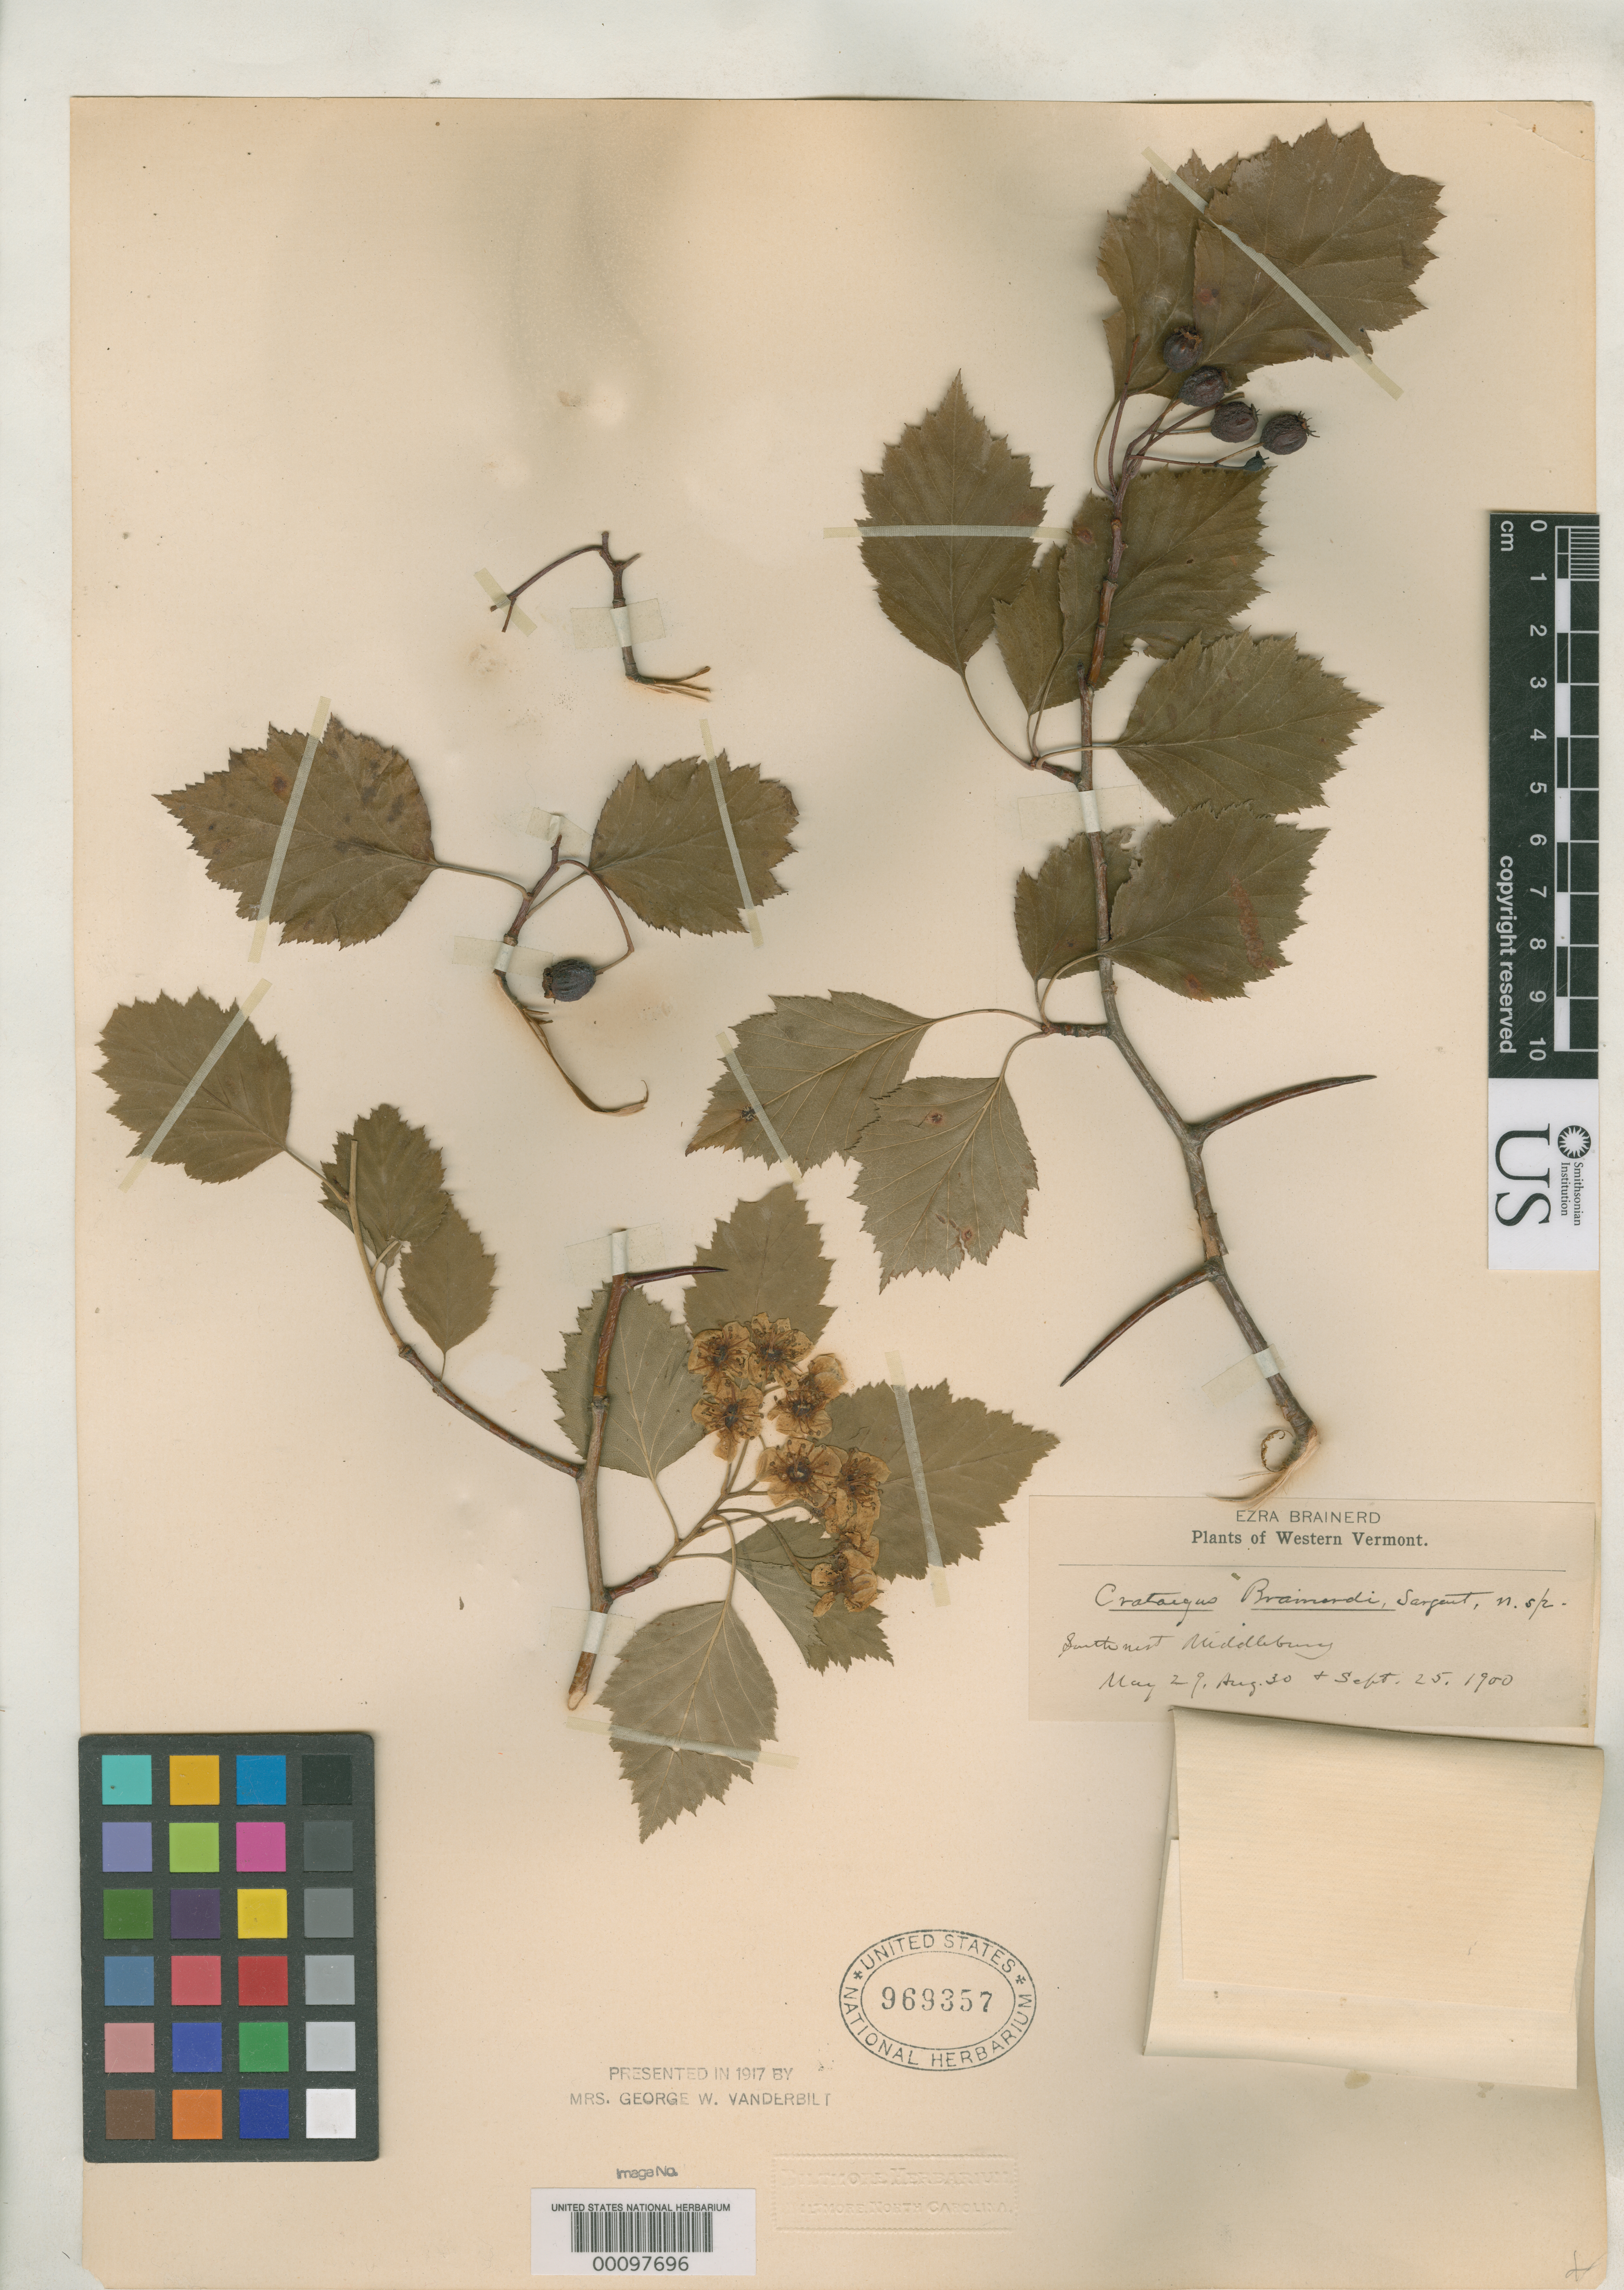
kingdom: Plantae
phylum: Tracheophyta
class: Magnoliopsida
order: Rosales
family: Rosaceae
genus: Crataegus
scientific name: Crataegus brainerdii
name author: Sarg.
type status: Type Fragment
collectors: E. Brainerd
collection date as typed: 29 May 1900 and 25 Sep 1900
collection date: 1900-05-29,1900-09-25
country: United States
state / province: Vermont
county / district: Addison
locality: Near Middlebury.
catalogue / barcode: US 969357